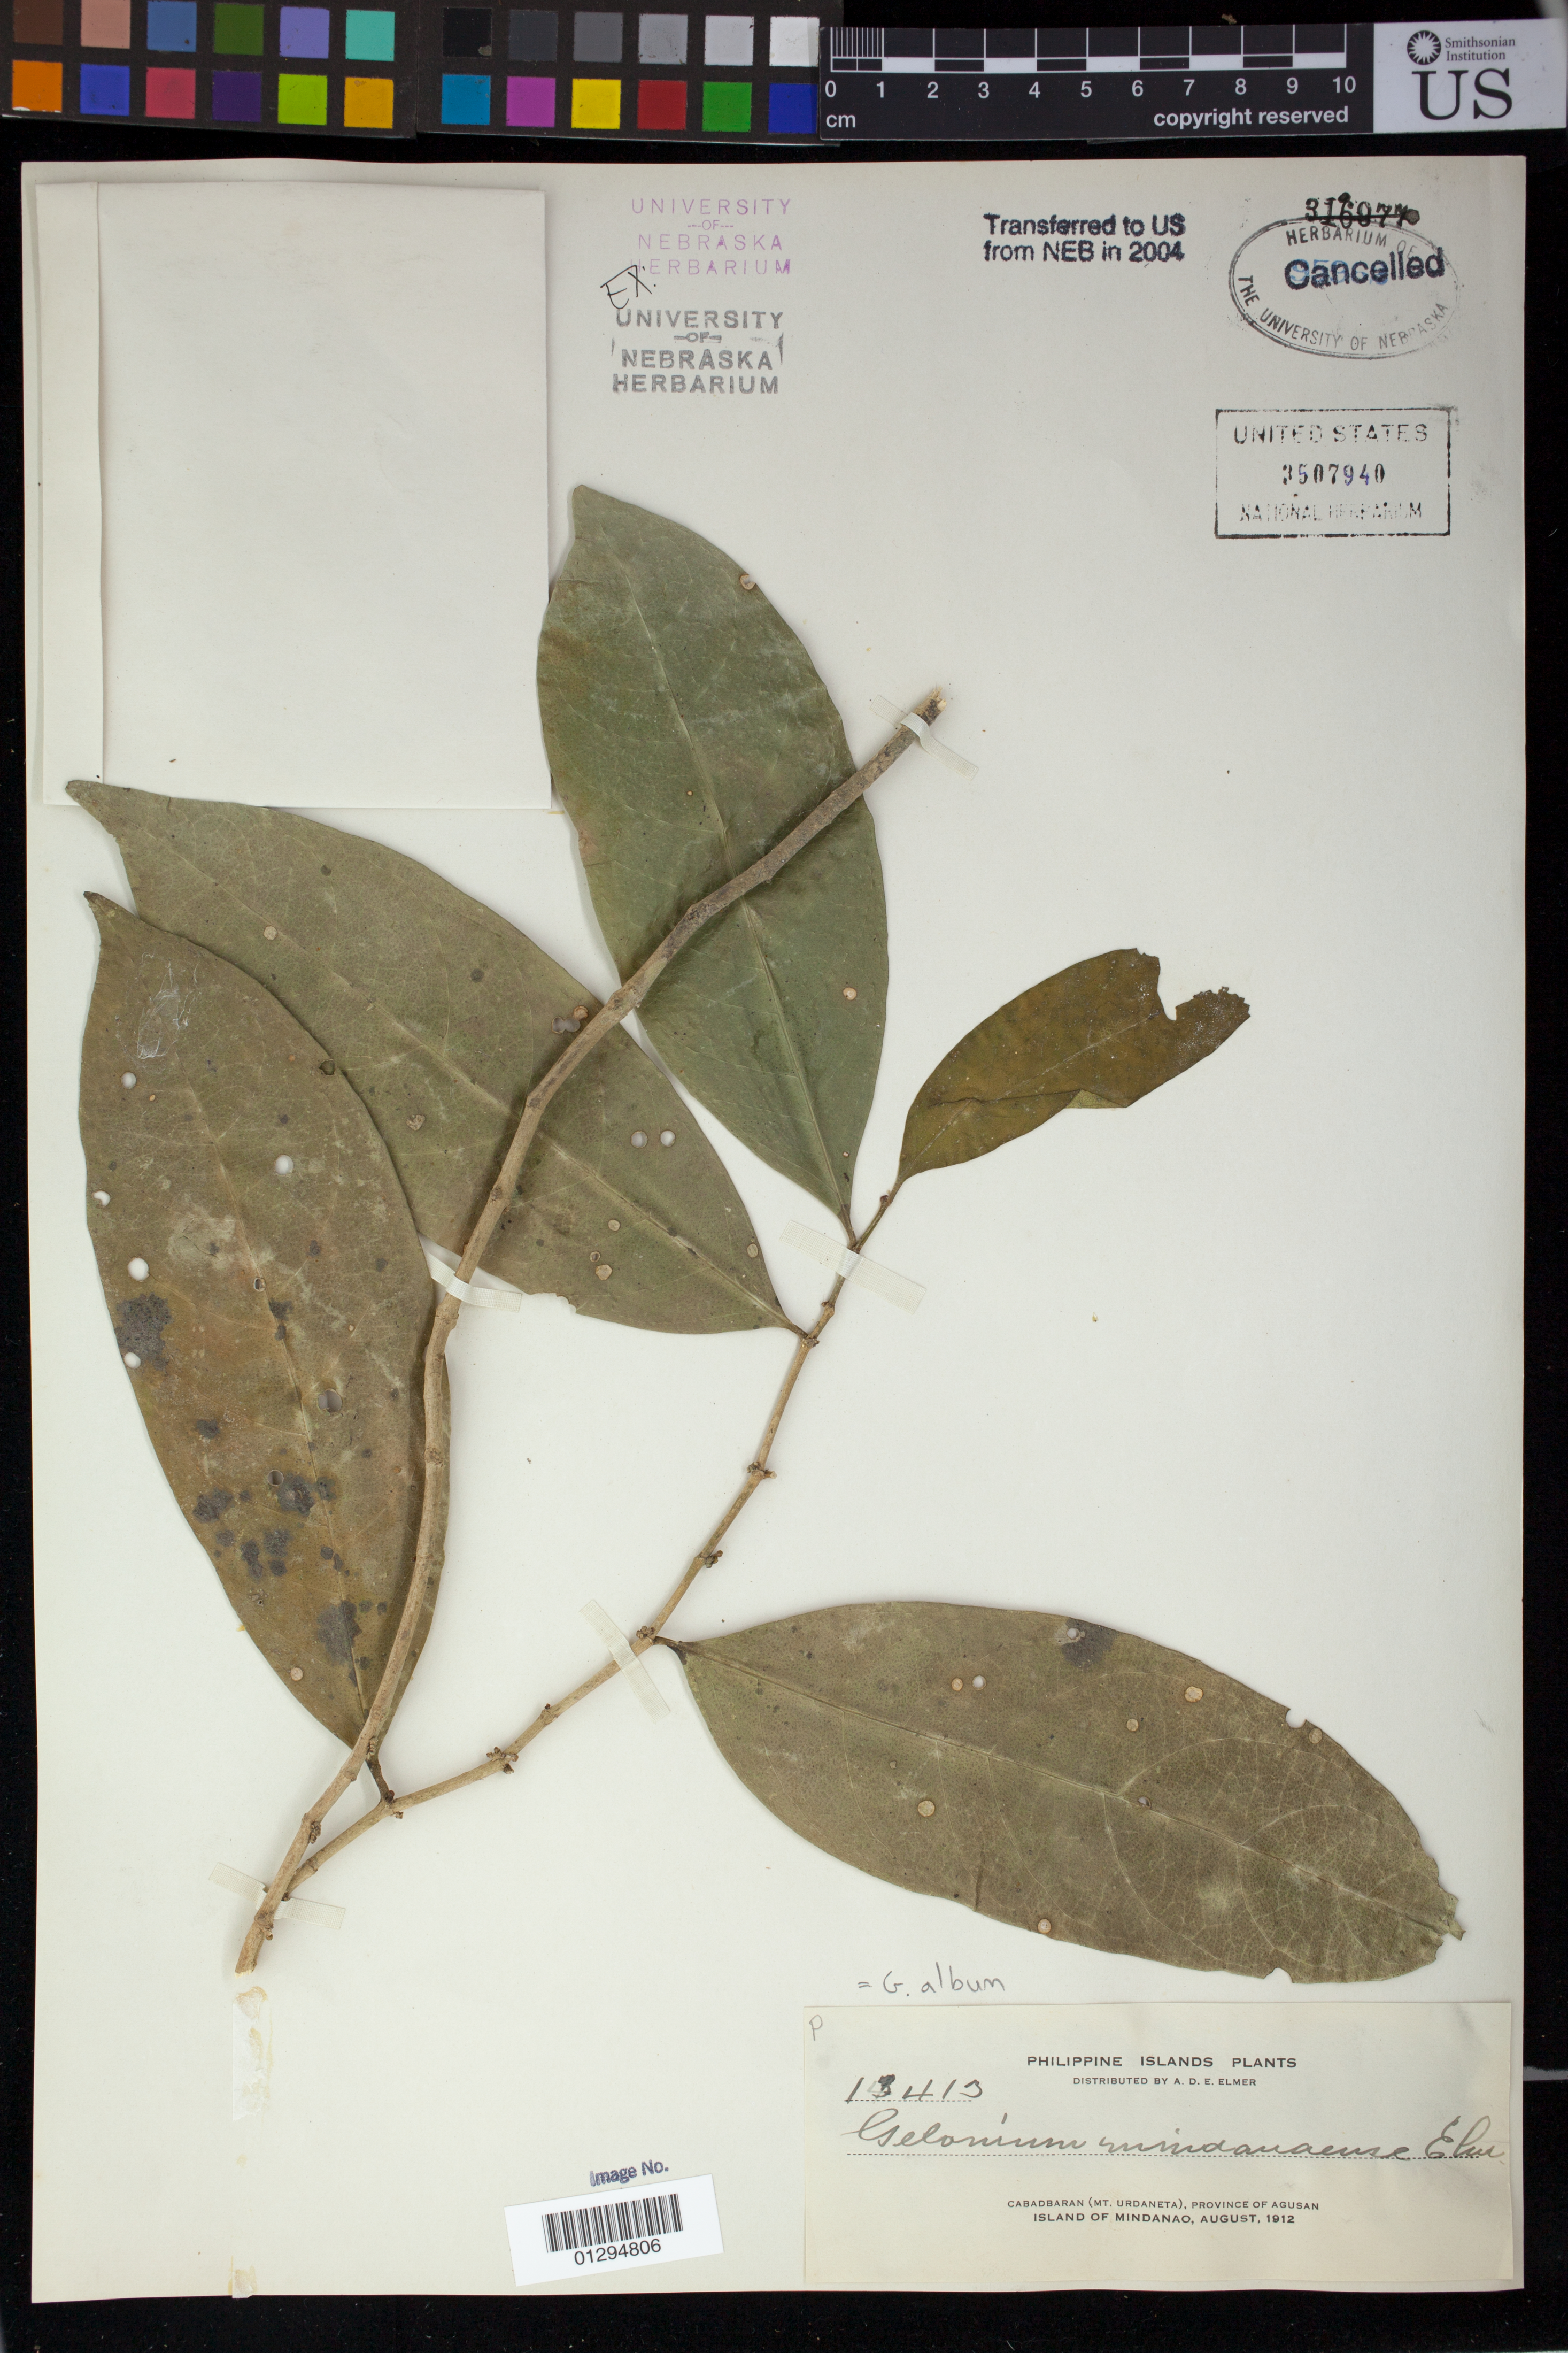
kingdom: Plantae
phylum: Tracheophyta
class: Magnoliopsida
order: Malpighiales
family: Euphorbiaceae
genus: Suregada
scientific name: Suregada glomerulata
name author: (Blume) Baill.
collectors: A. D. E. Elmer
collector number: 13413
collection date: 1912-08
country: Philippines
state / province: Northern Mindanao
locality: Cabadbaran (Mt. Urdaneta), Province of Agusan,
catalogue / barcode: US 3507940